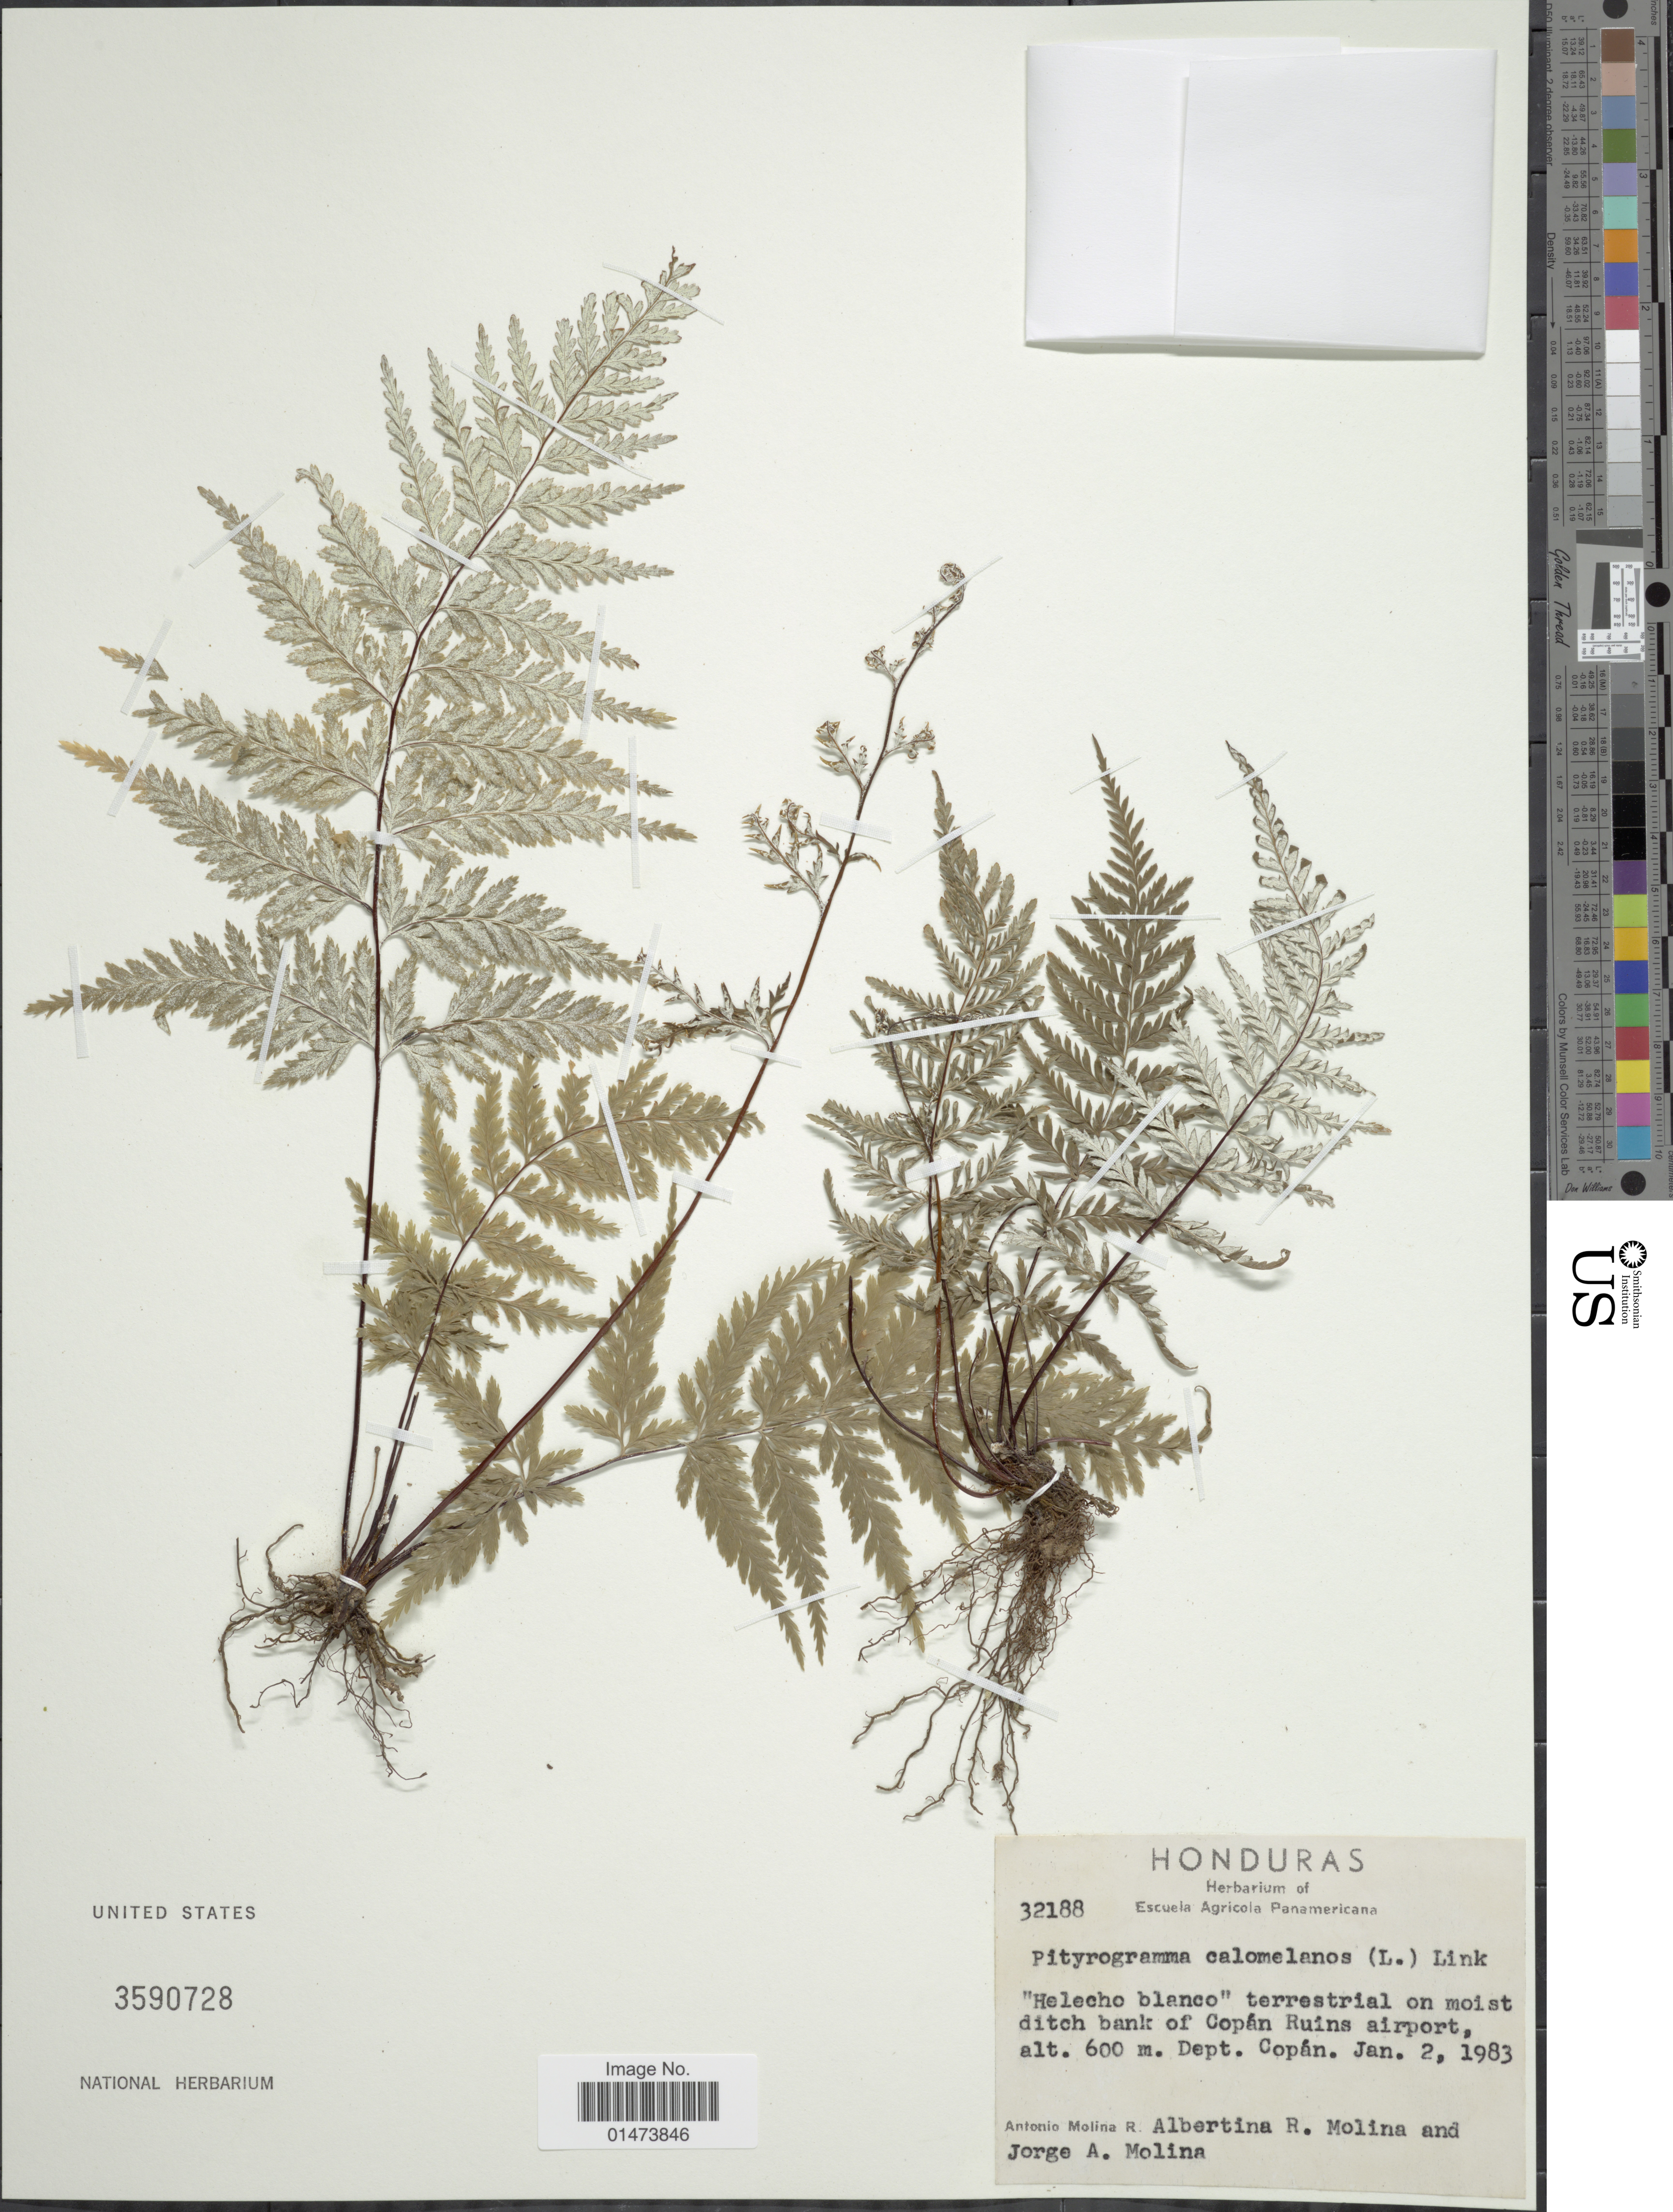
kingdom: Plantae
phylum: Tracheophyta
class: Polypodiopsida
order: Polypodiales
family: Pteridaceae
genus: Pityrogramma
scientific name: Pityrogramma calomelanos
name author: (L.) Link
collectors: A. Molina R., A. R. Molina & J. A. Molina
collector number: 32188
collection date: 1983-01-02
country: Honduras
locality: Helecho blanco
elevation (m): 600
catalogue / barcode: US 3590728